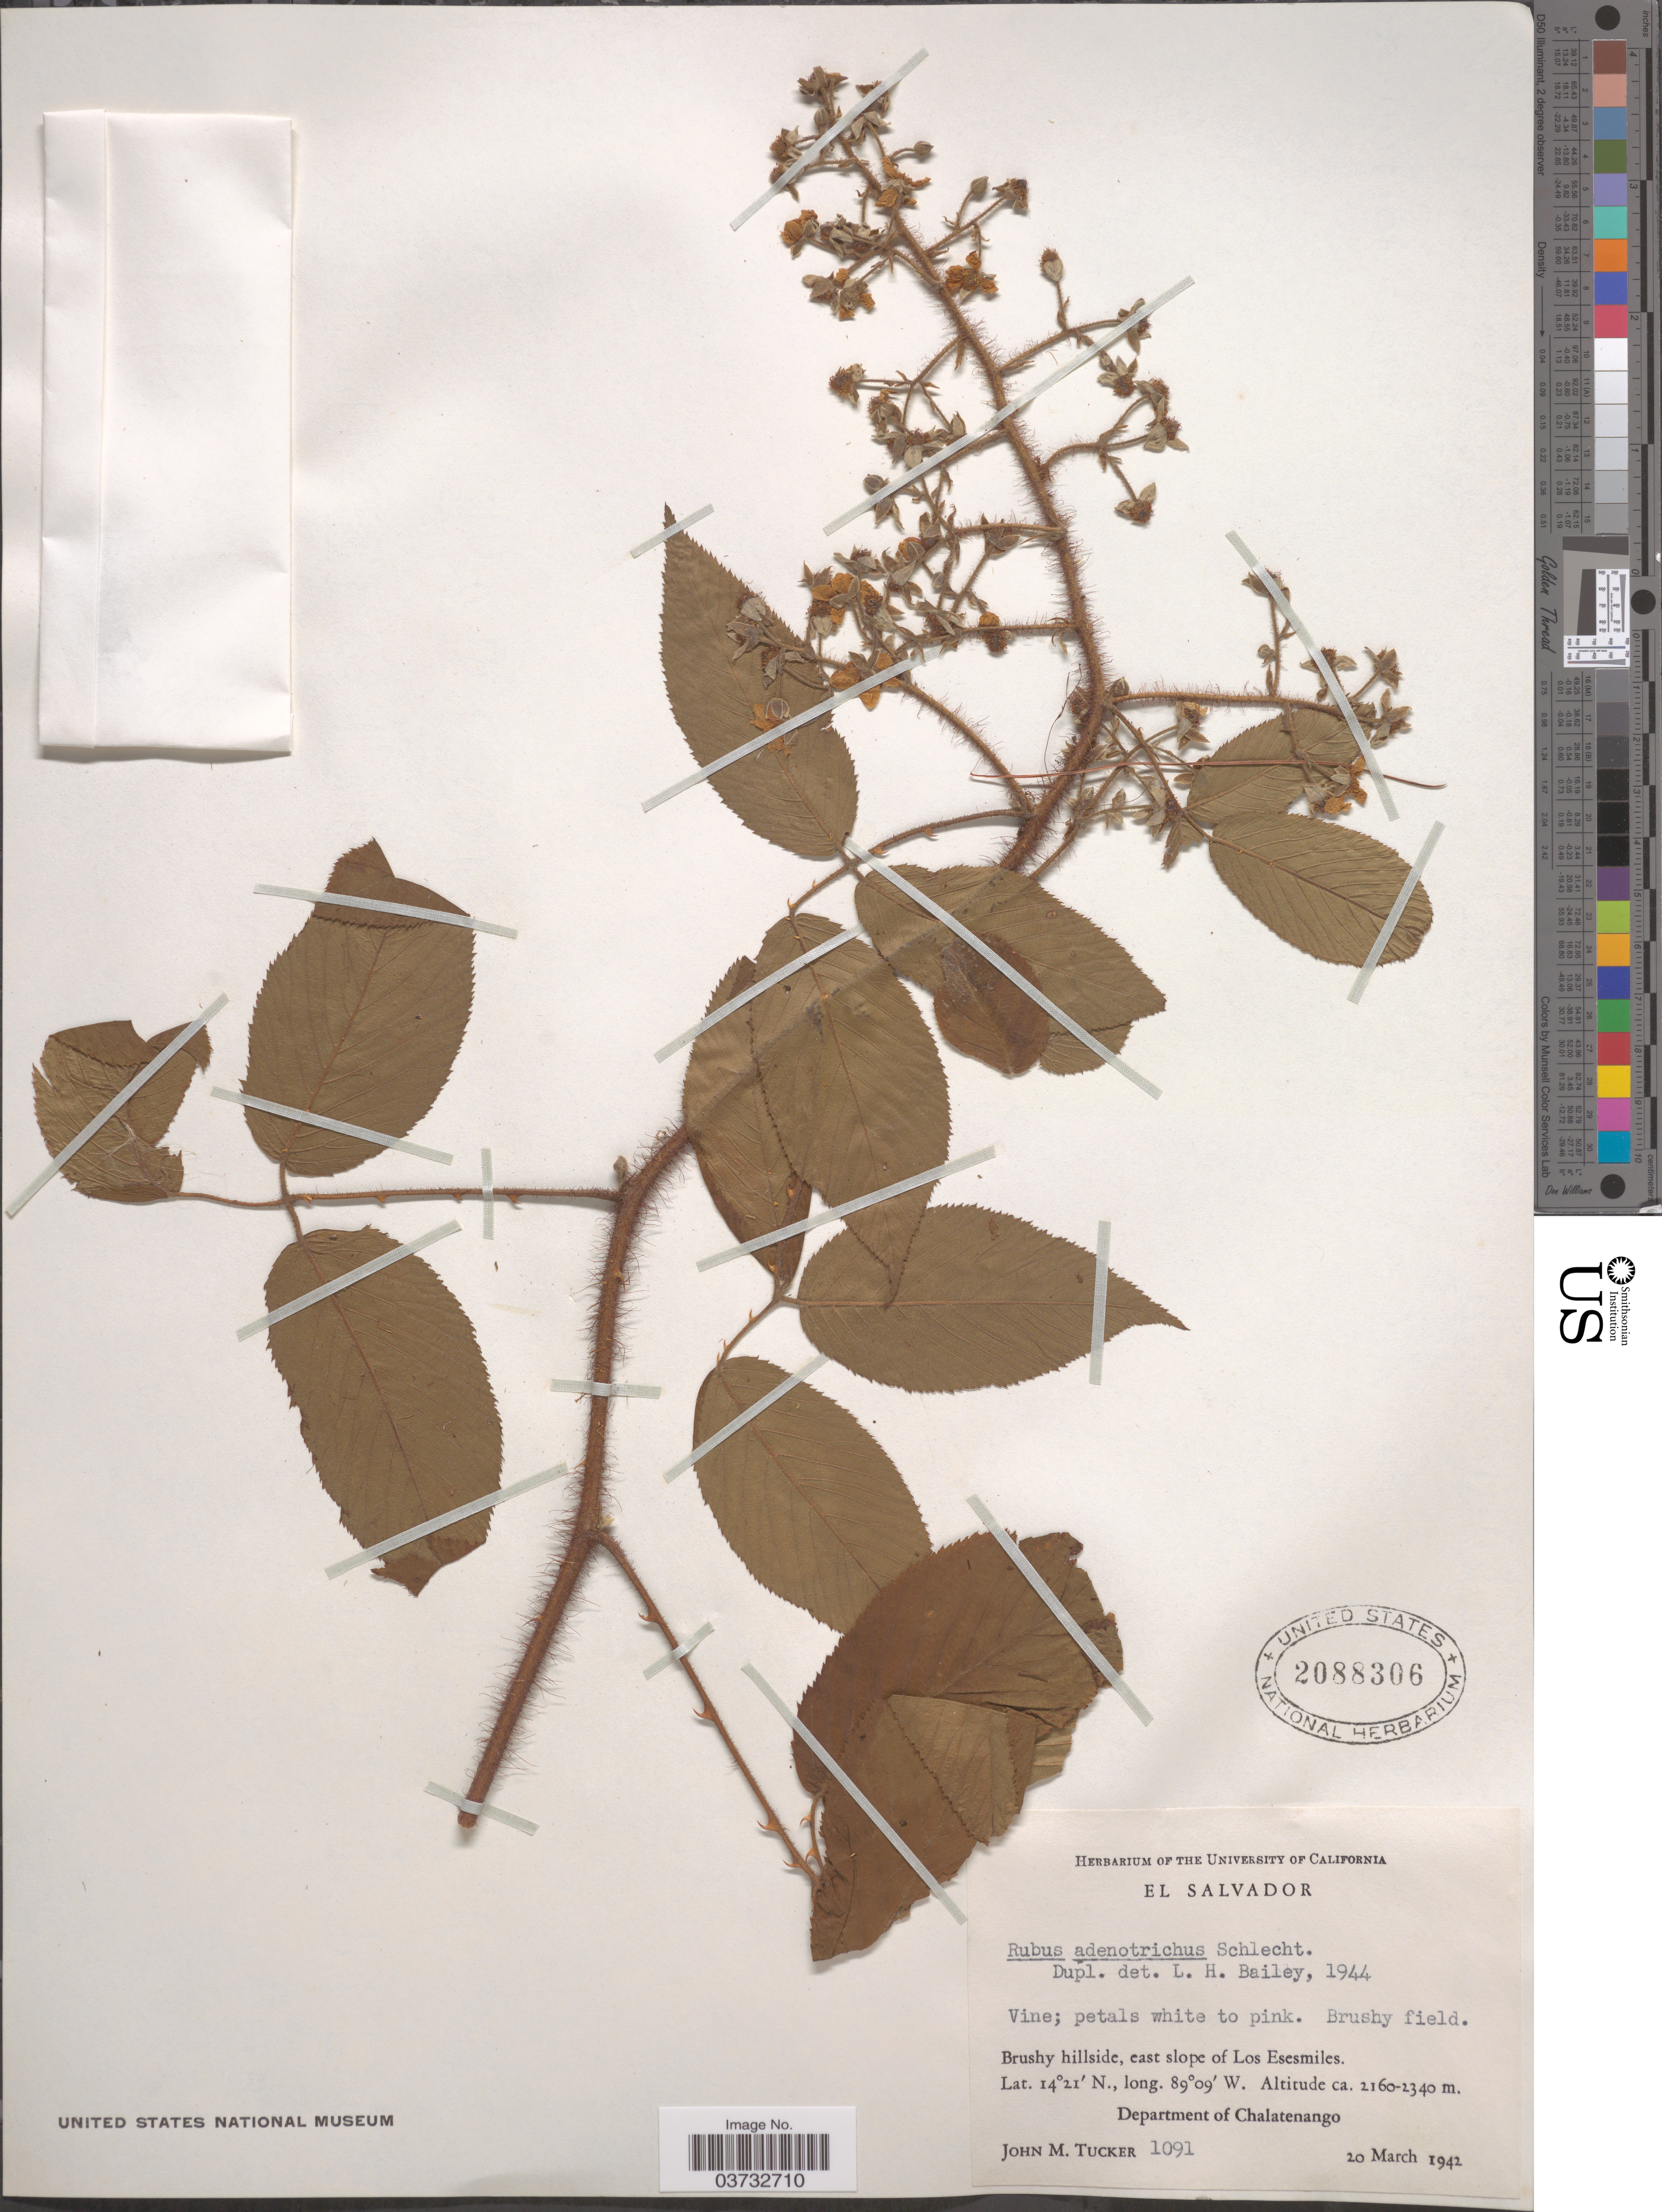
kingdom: Plantae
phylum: Tracheophyta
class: Magnoliopsida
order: Rosales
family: Rosaceae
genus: Rubus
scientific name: Rubus adenotrichos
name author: Schltdl.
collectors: J. M. Tucker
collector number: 1091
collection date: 1942-03-20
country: El Salvador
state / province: Chalatenango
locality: Brushy hillside, east slope of Los Esesmiles. Department of Chalatenango.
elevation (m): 2160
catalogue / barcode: US 2088306